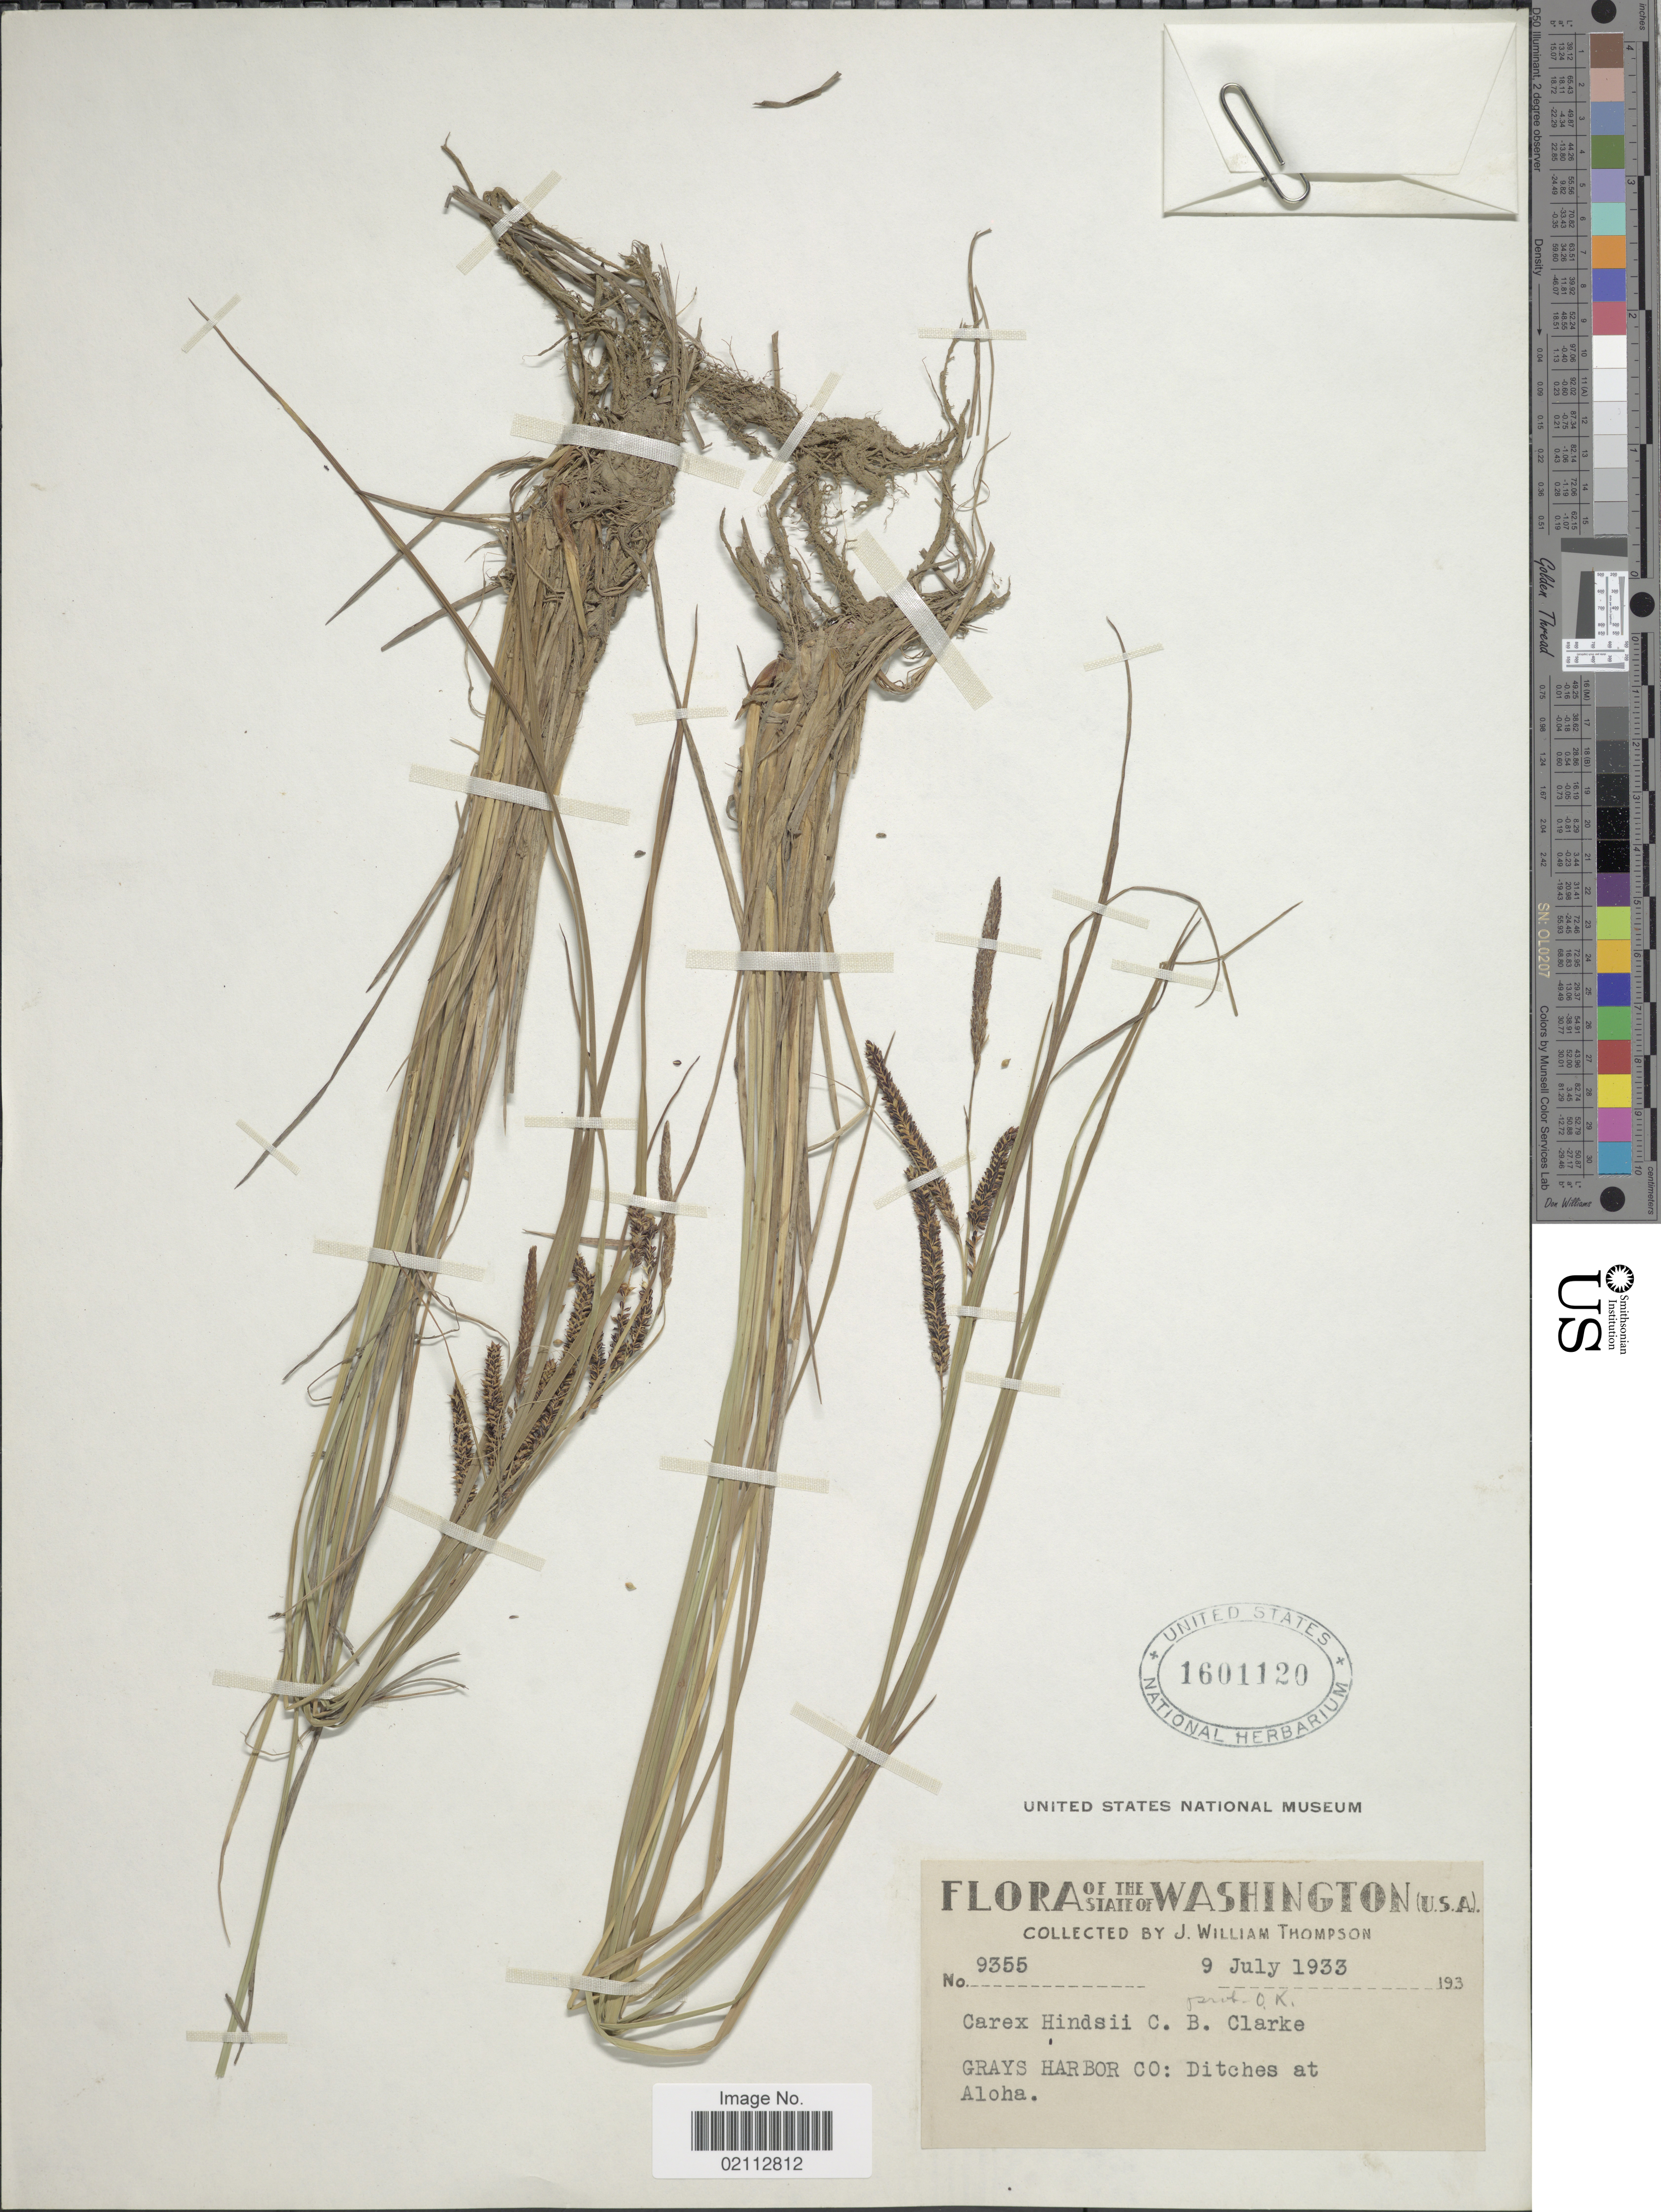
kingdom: Plantae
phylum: Tracheophyta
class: Liliopsida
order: Poales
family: Cyperaceae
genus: Carex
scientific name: Carex kelloggii var. limnophila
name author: (Holm) B.L. Wilson & R.E. Brainerd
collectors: J. W. Thompson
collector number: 9355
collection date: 1933-07-09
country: United States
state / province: Washington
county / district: Grays Harbor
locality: Grays Harbor Co: Ditches at Aloha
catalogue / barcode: US 1601120